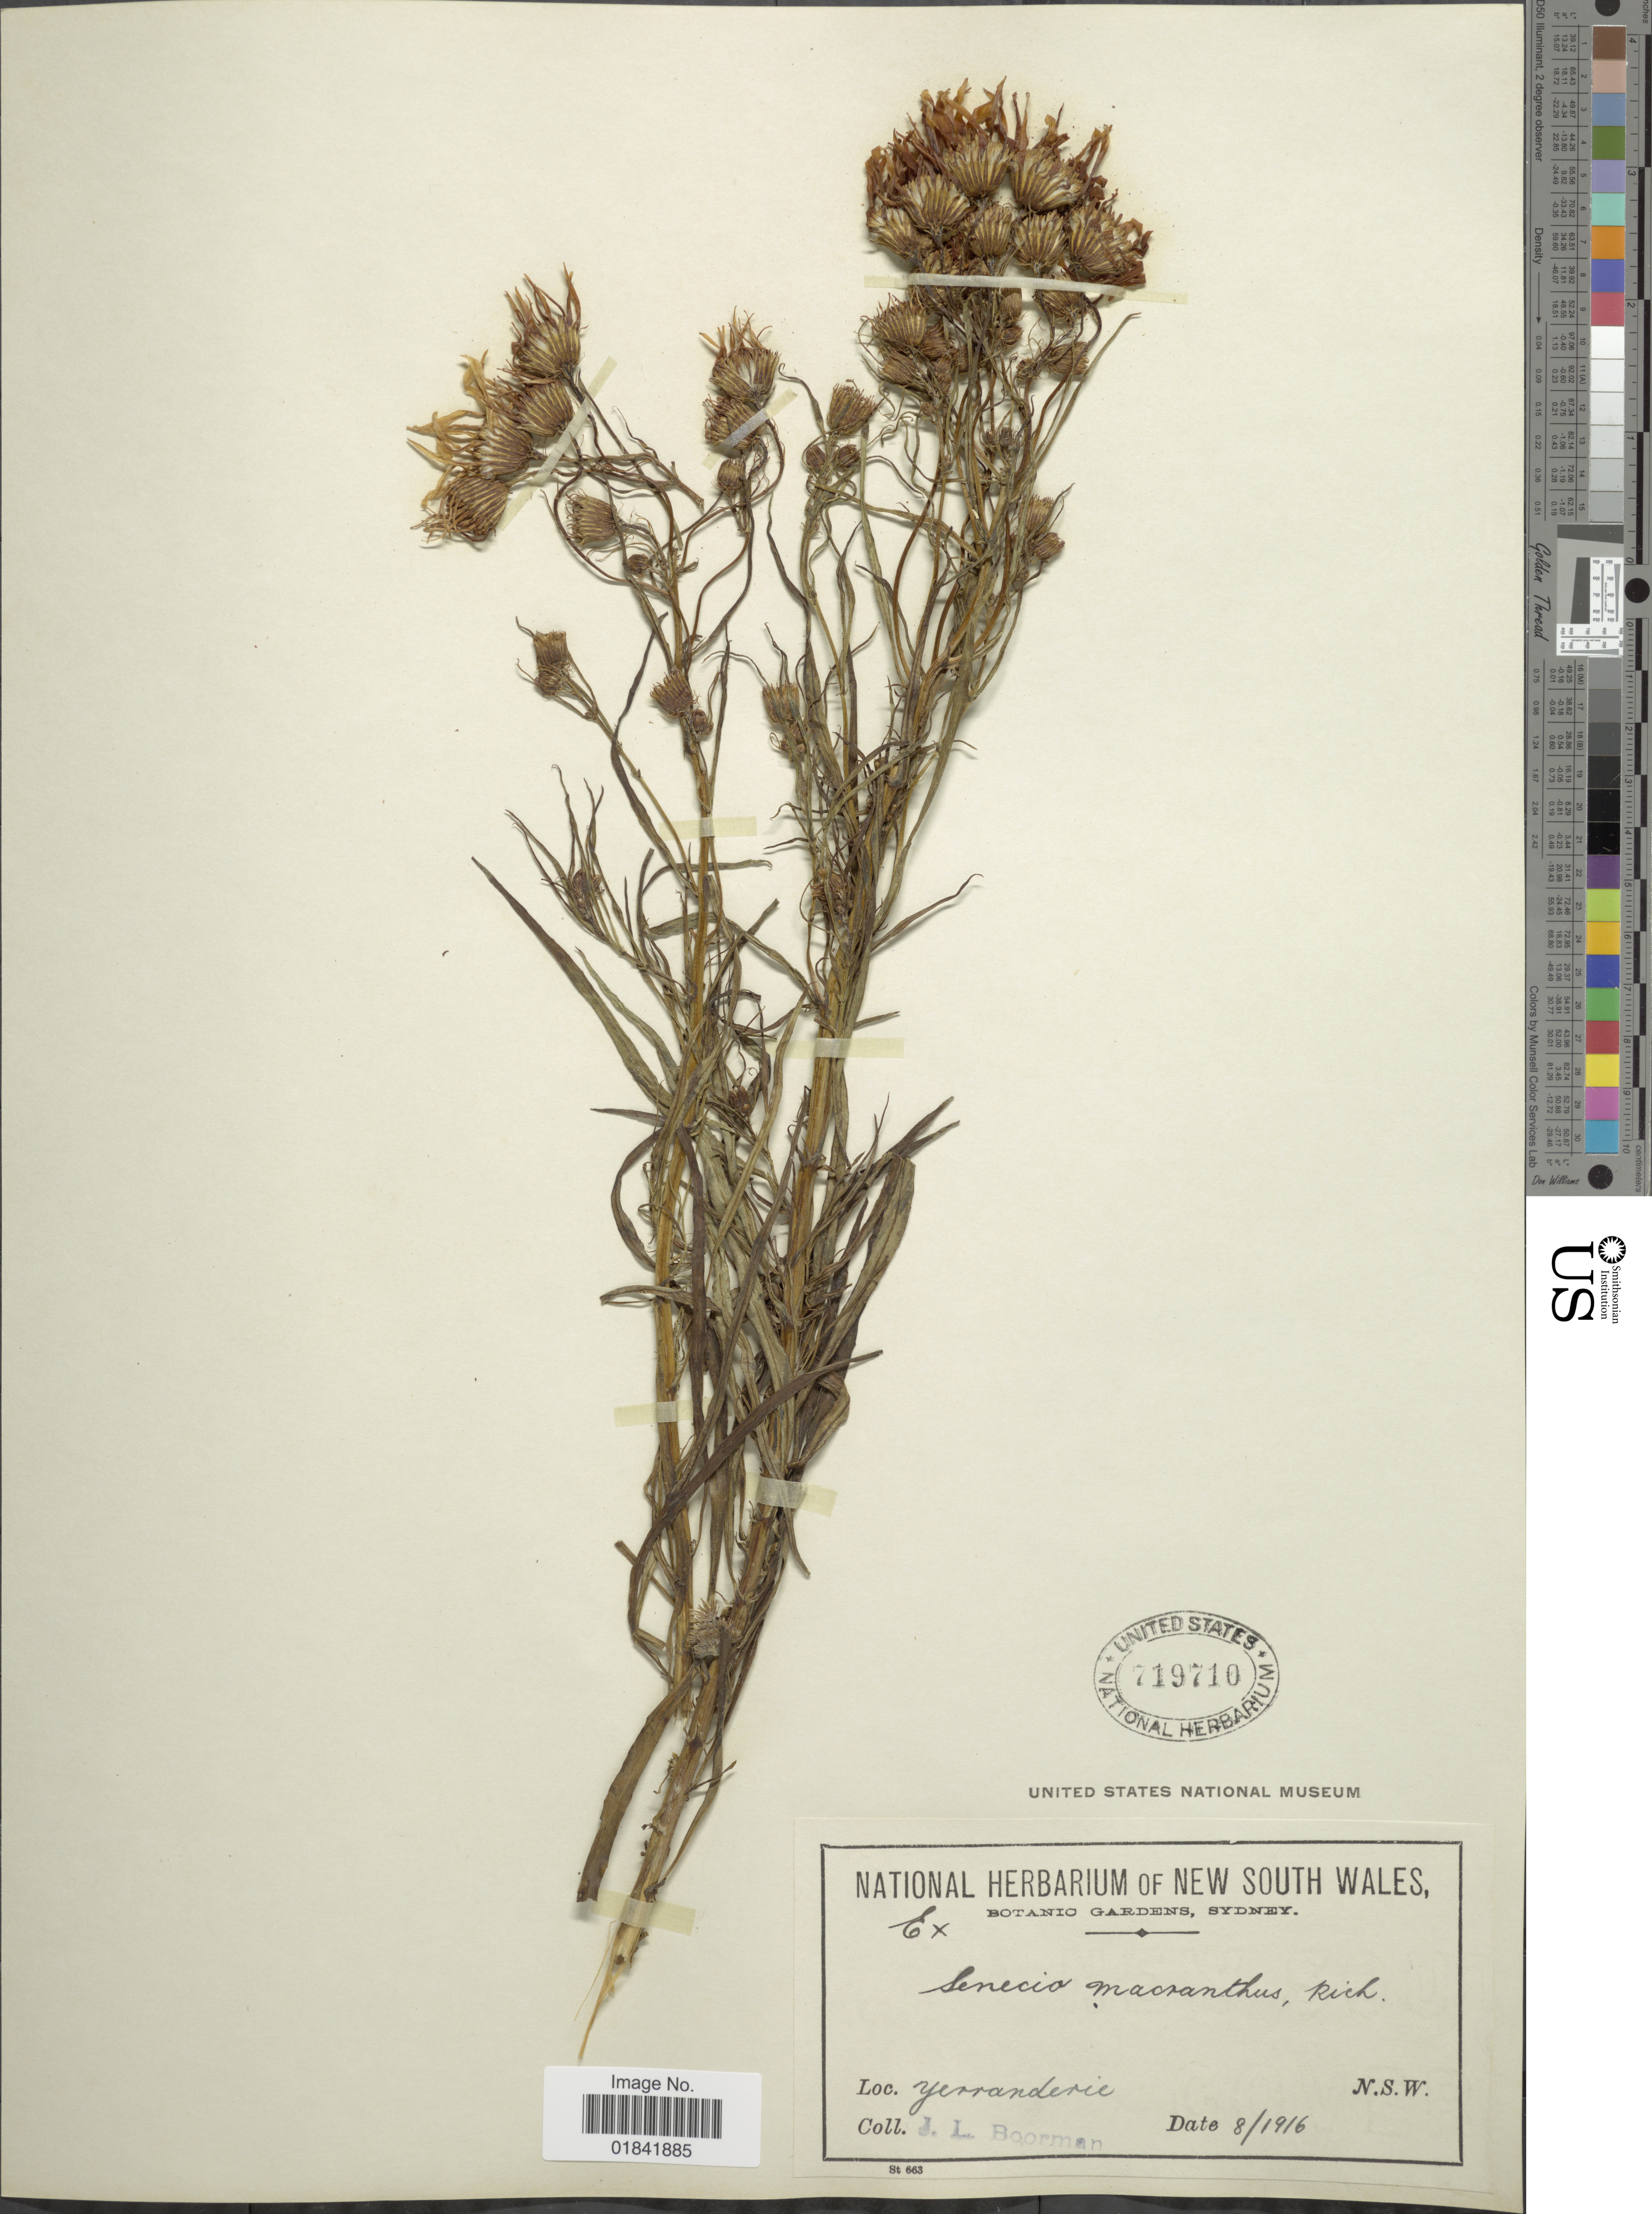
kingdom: Plantae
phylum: Tracheophyta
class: Magnoliopsida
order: Asterales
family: Asteraceae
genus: Senecio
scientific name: Senecio macranthus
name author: A. Rich.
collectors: J. Boorman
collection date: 1916-08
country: Australia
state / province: New South Wales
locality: Yerranderie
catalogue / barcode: US 719710